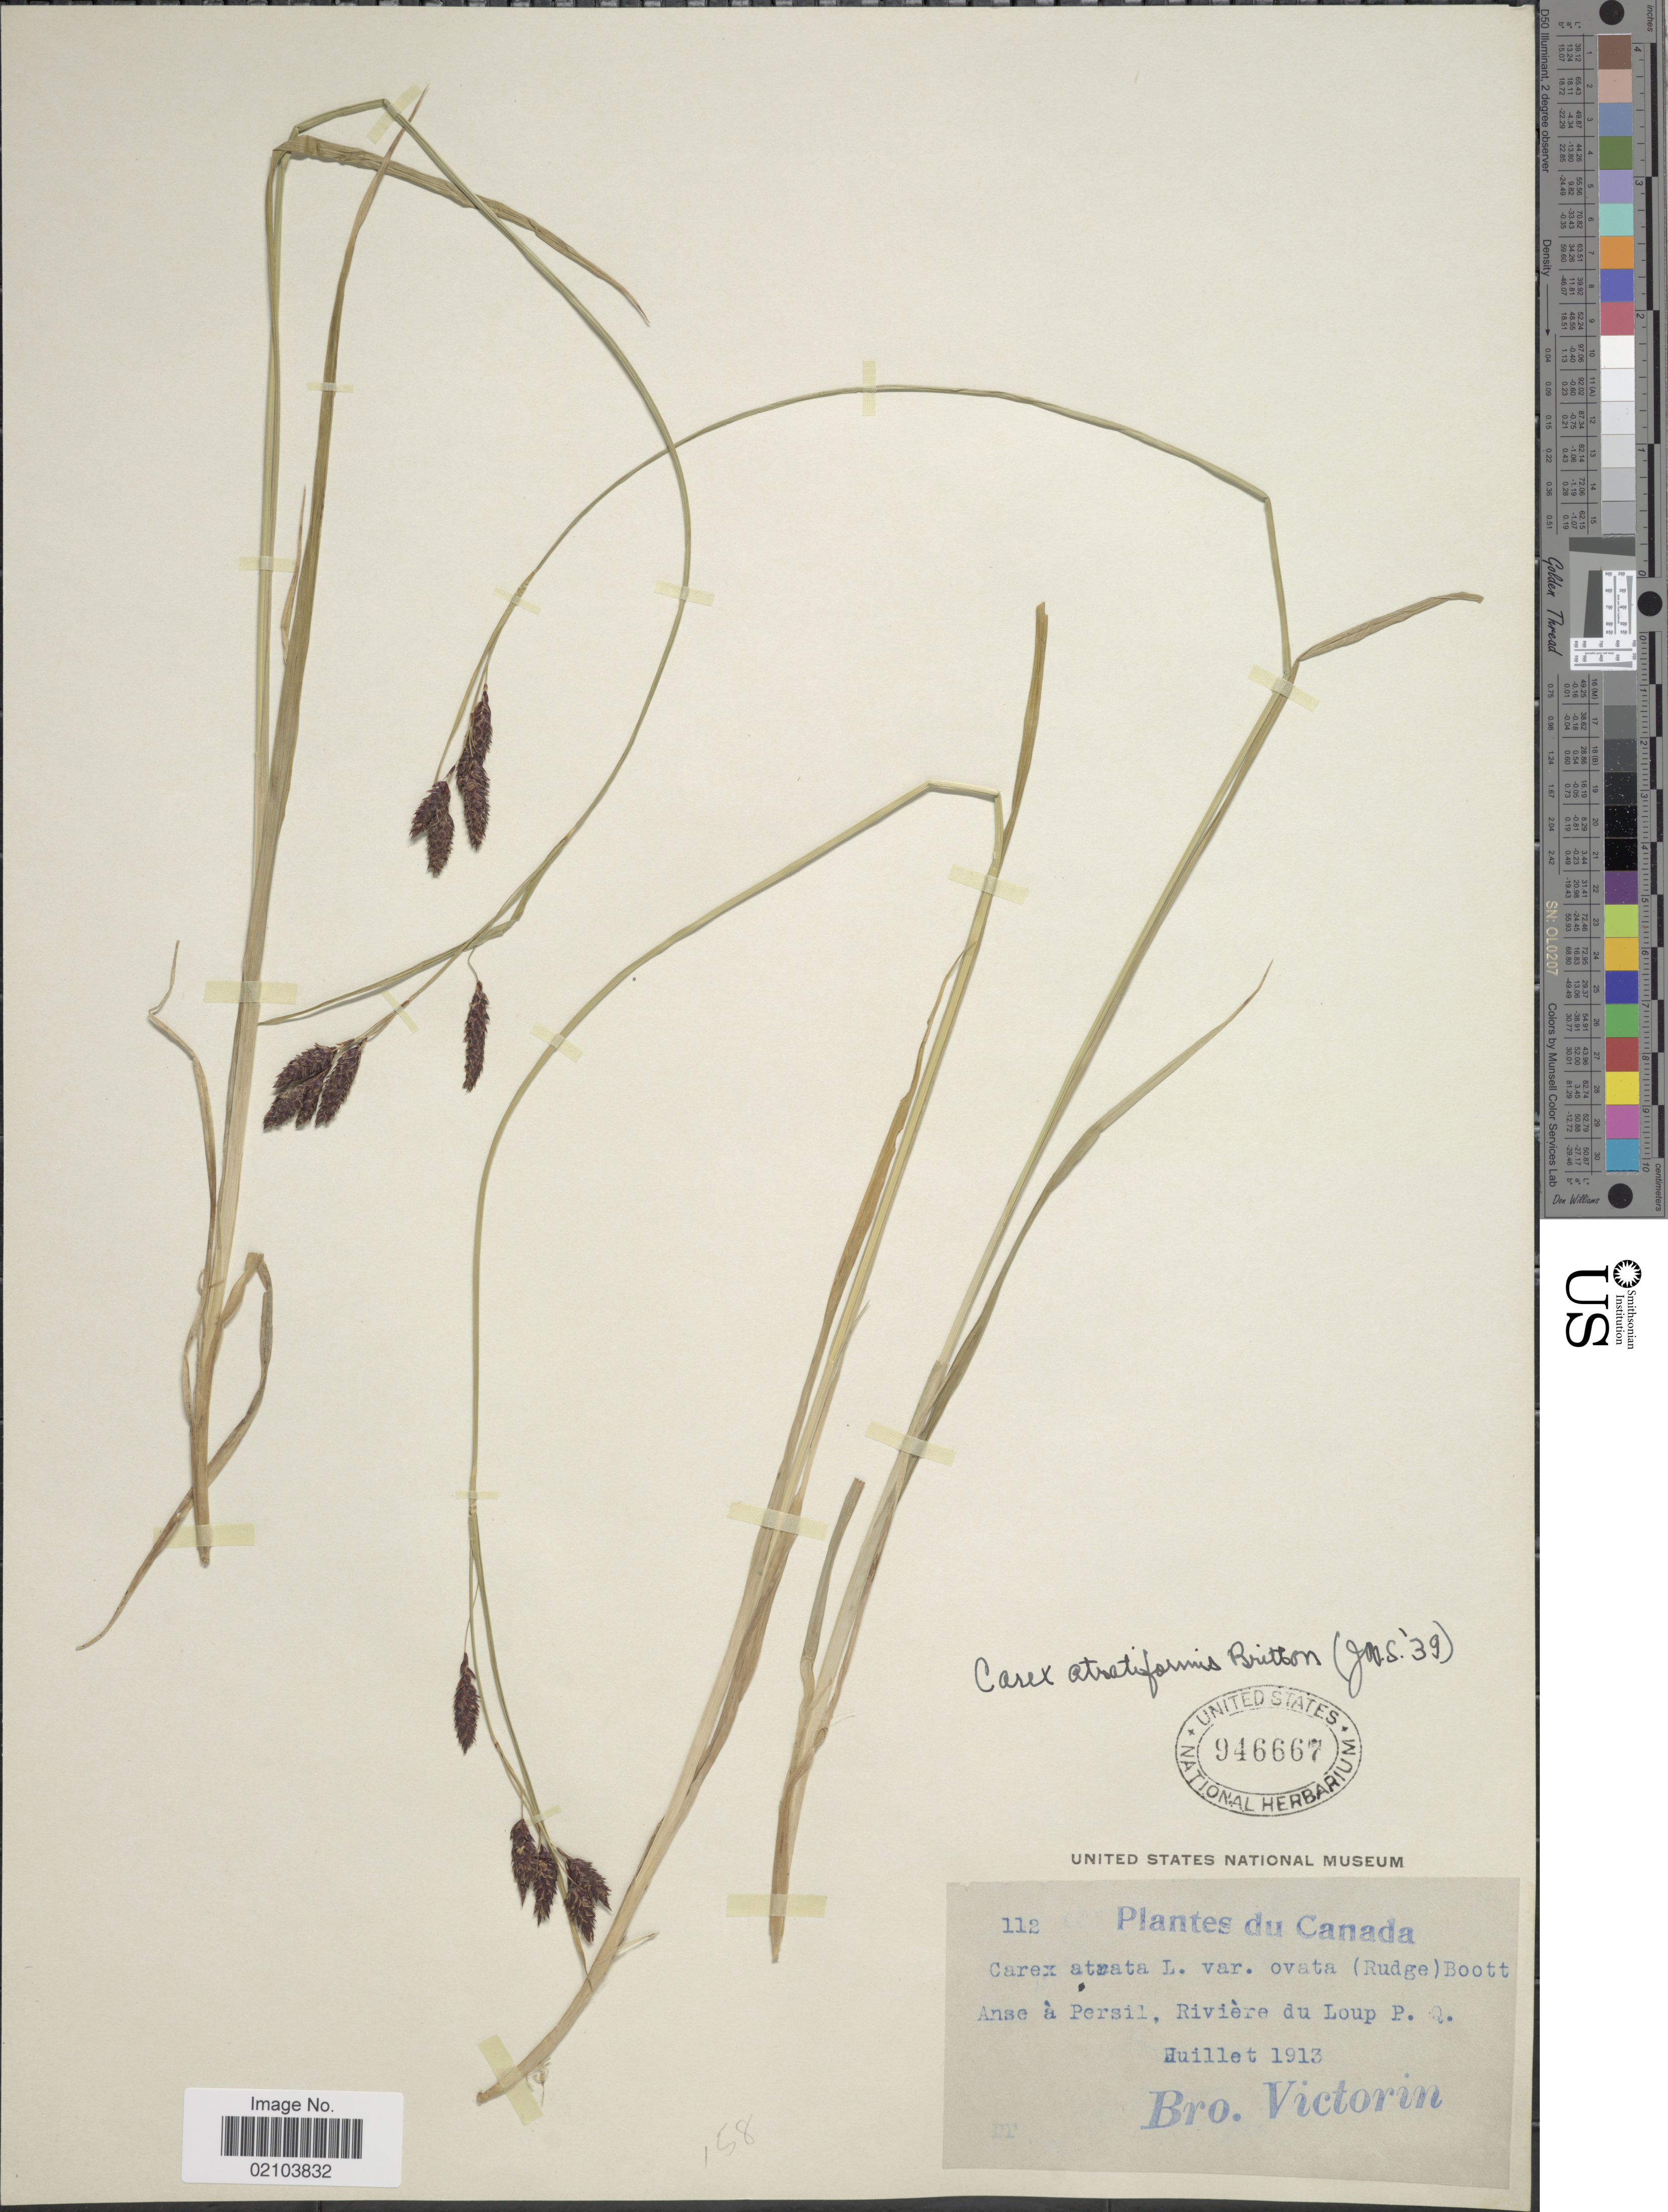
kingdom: Plantae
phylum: Tracheophyta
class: Liliopsida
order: Poales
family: Cyperaceae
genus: Carex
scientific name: Carex atratiformis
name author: Britton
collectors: B. Victorin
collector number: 112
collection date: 1913-07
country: Canada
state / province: Quebec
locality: Anse à Persil, Rivière du Loup, P. Q.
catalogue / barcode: US 946667